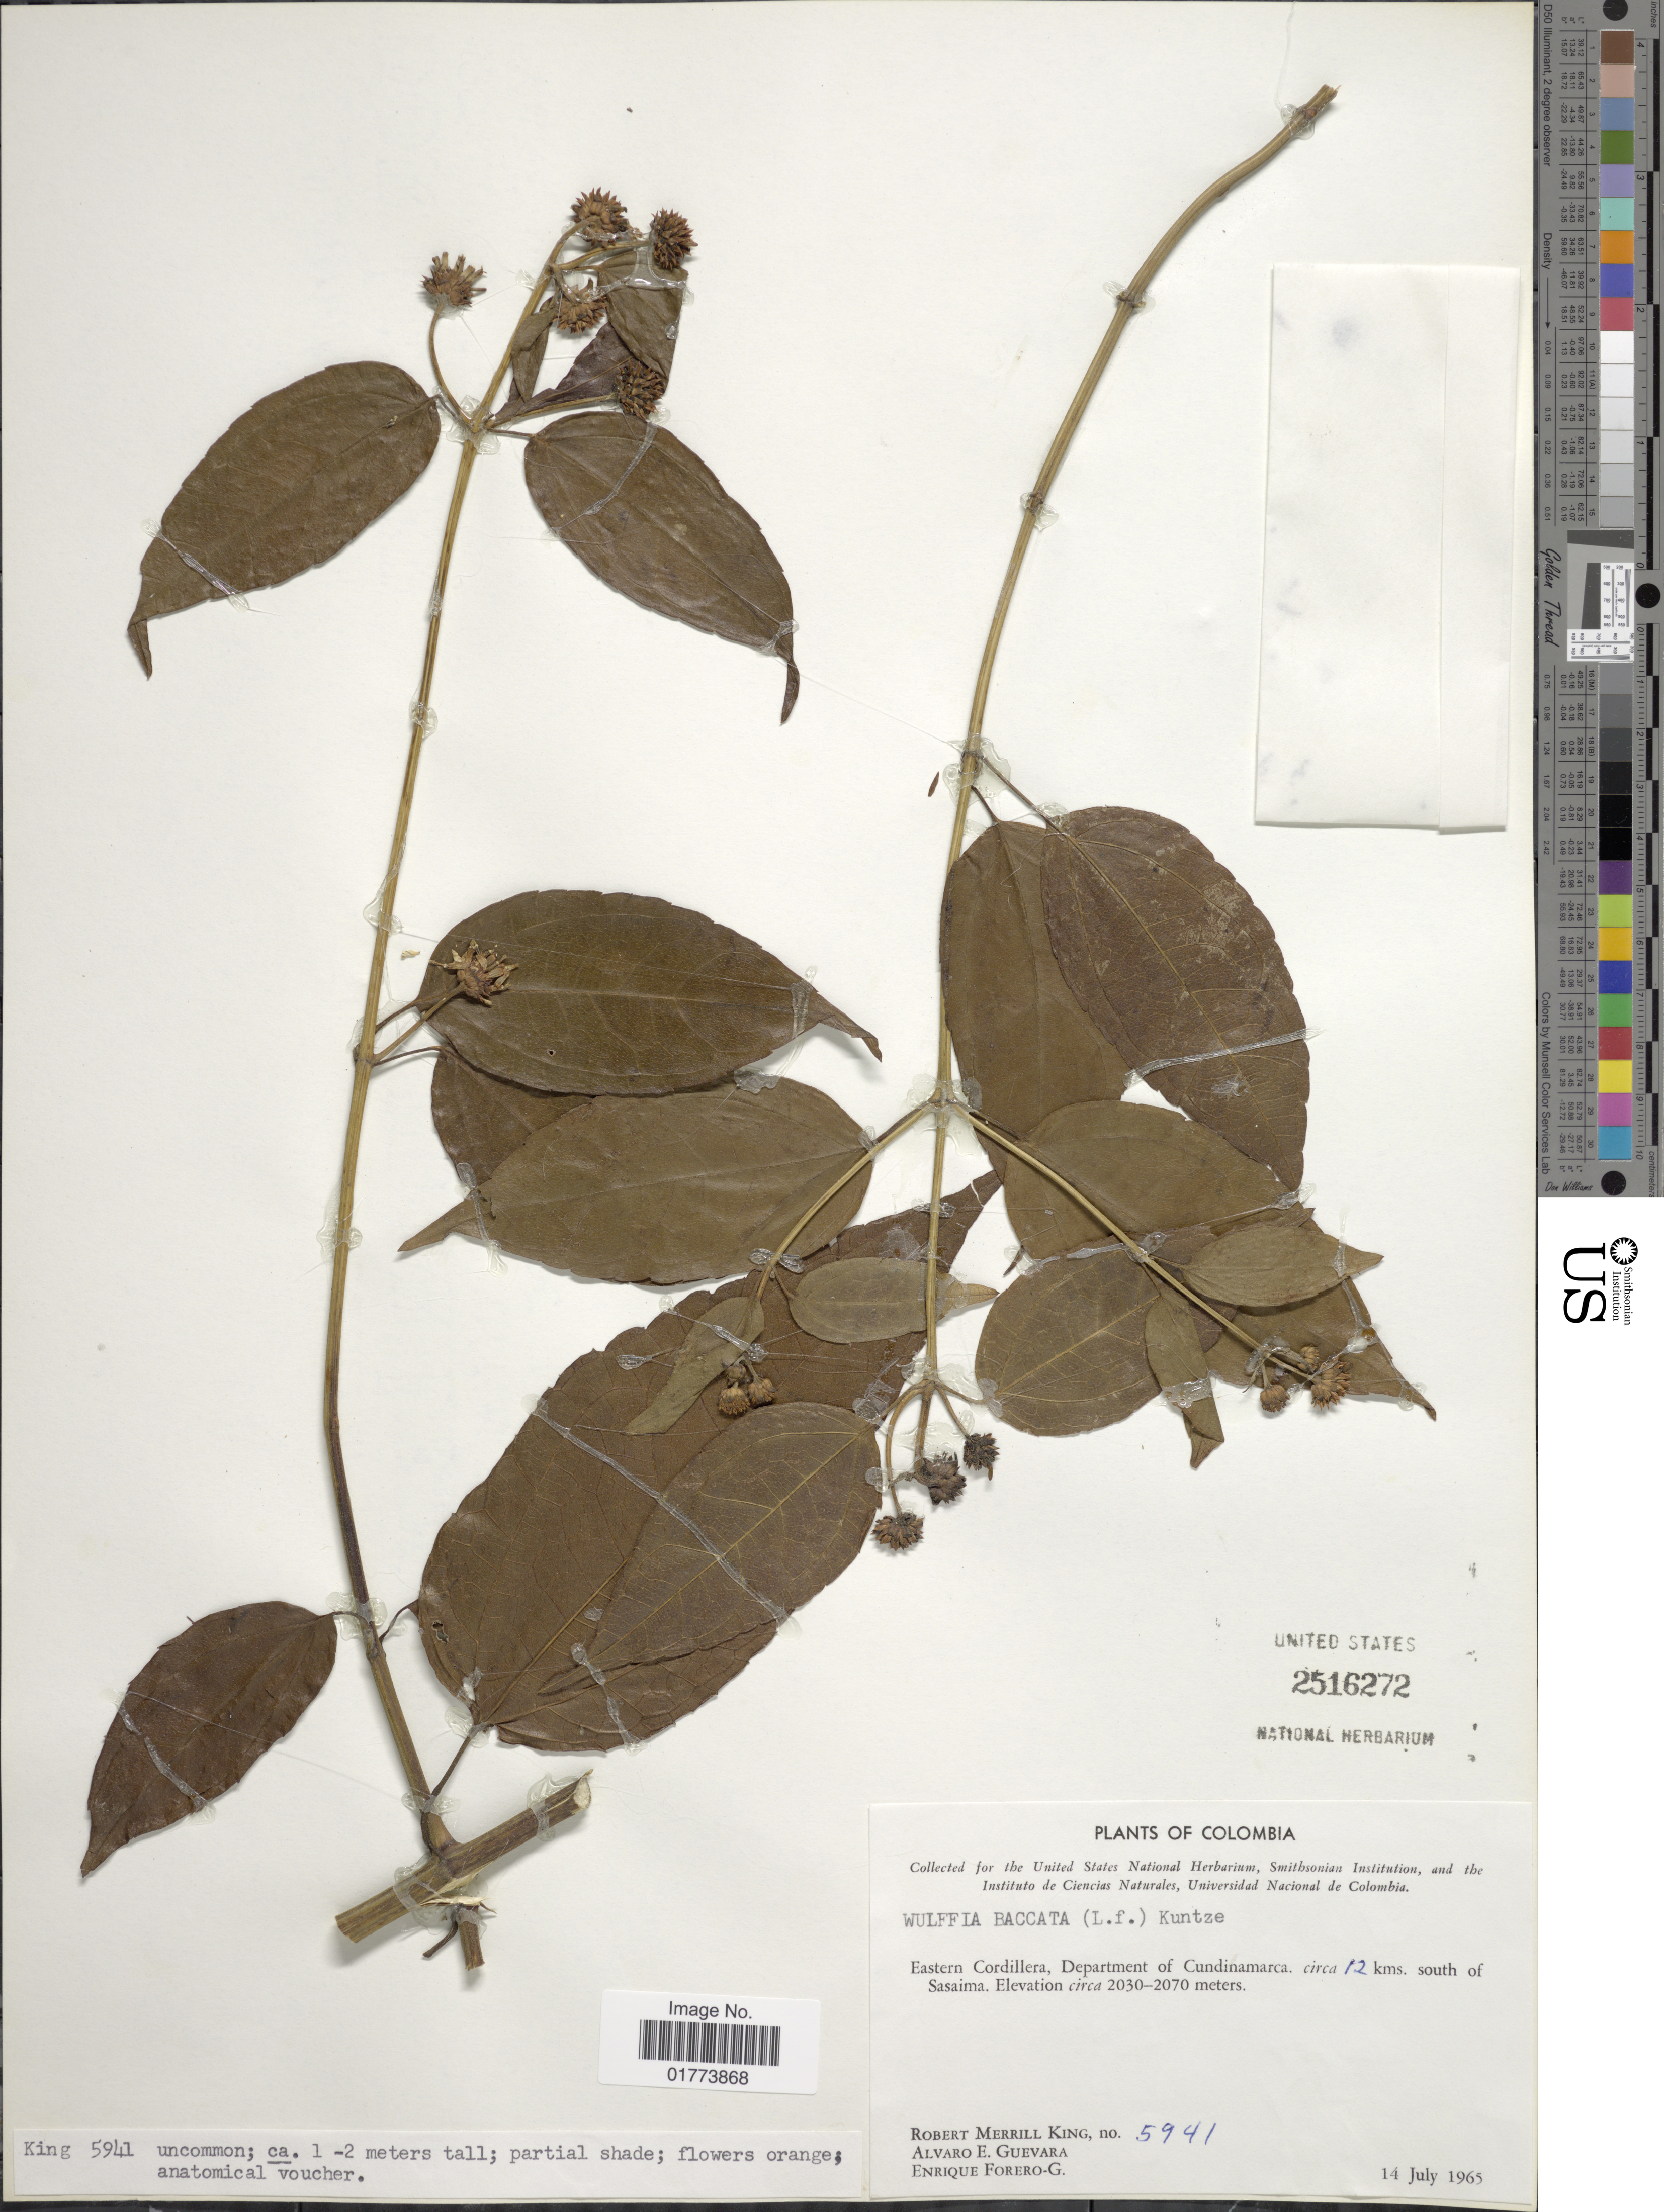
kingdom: Plantae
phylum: Tracheophyta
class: Magnoliopsida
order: Asterales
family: Asteraceae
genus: Wulffia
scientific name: Wulffia baccata var. baccata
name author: (L.) Kuntze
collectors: R. M. King, A. E. Guevara & E. Forero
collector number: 5941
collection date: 1965-07-14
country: Colombia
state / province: Cundinamarca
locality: Eastern Cordillera, circa 12 kms. south of Sasaima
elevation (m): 2030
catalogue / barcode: US 2516272